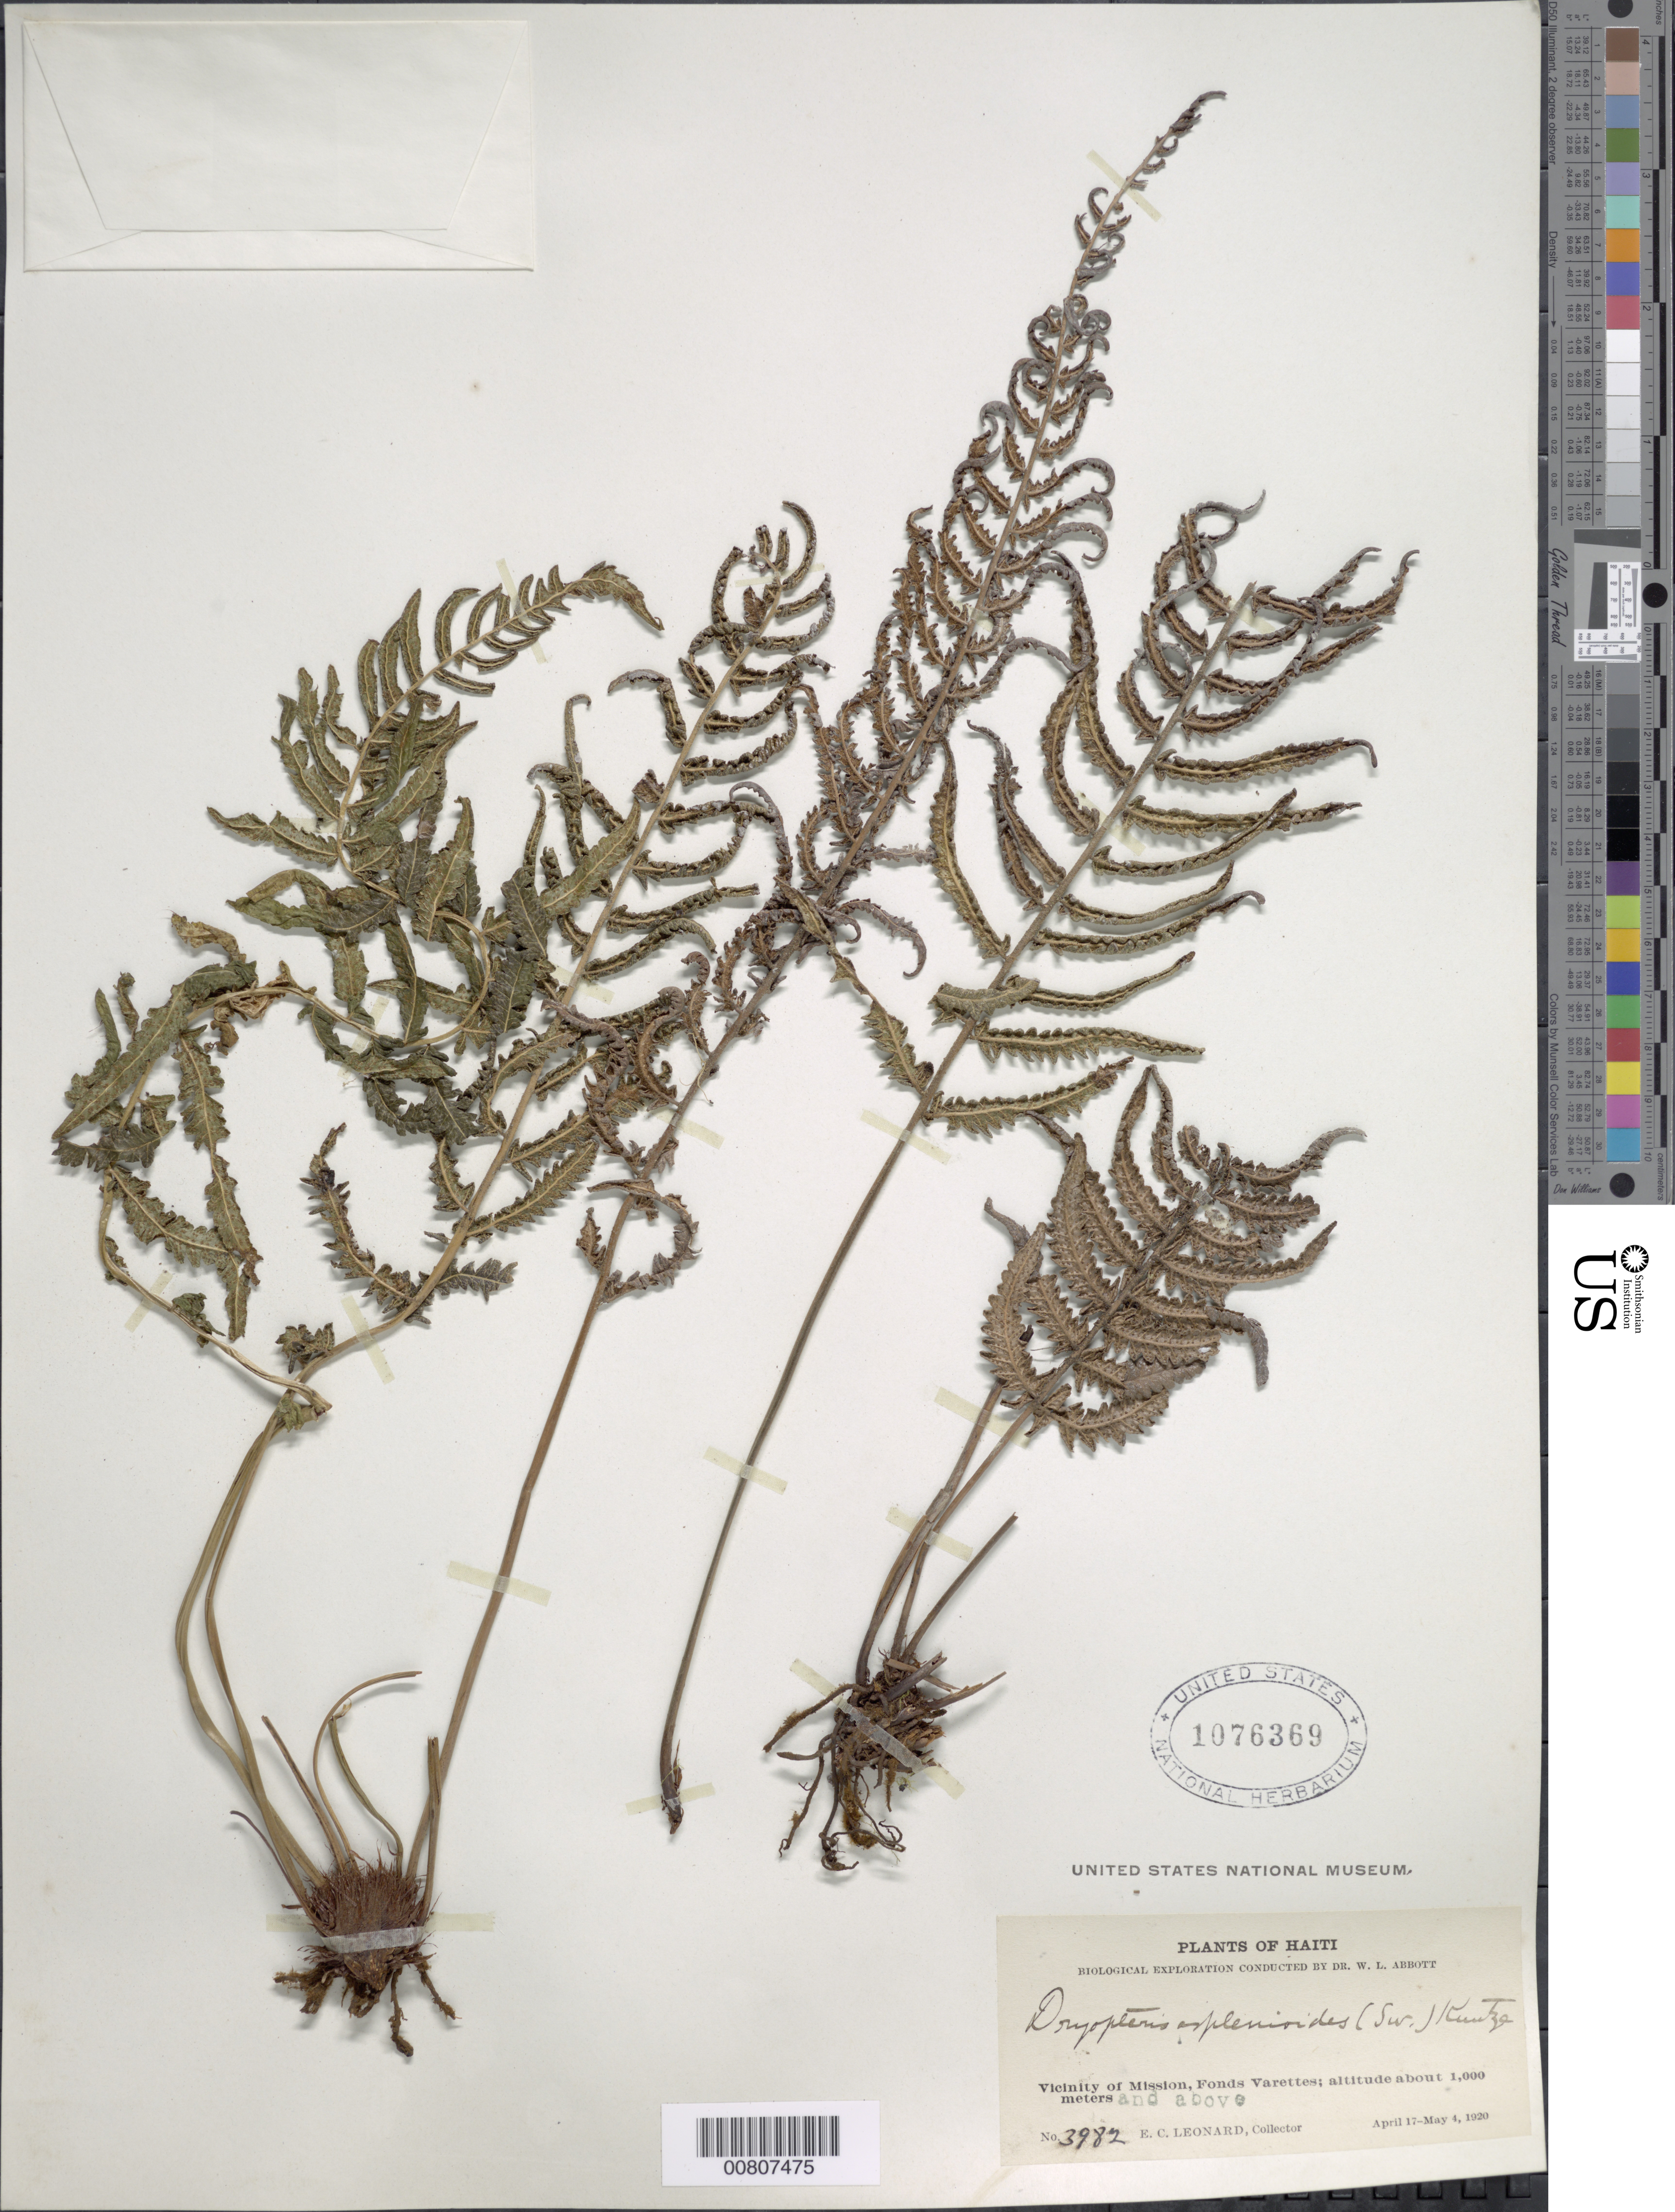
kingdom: Plantae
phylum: Tracheophyta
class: Polypodiopsida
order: Polypodiales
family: Thelypteridaceae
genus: Goniopteris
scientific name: Goniopteris retroflexa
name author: (L.) Pic. Serm.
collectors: E. C. Leonard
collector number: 3982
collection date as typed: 17 Apr 1920 to 04 May 1920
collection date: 1920-04-17/1920-05-04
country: Haiti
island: Hispaniola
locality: Mission vicinity, Fonds Varettes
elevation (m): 1000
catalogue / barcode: US 1076369